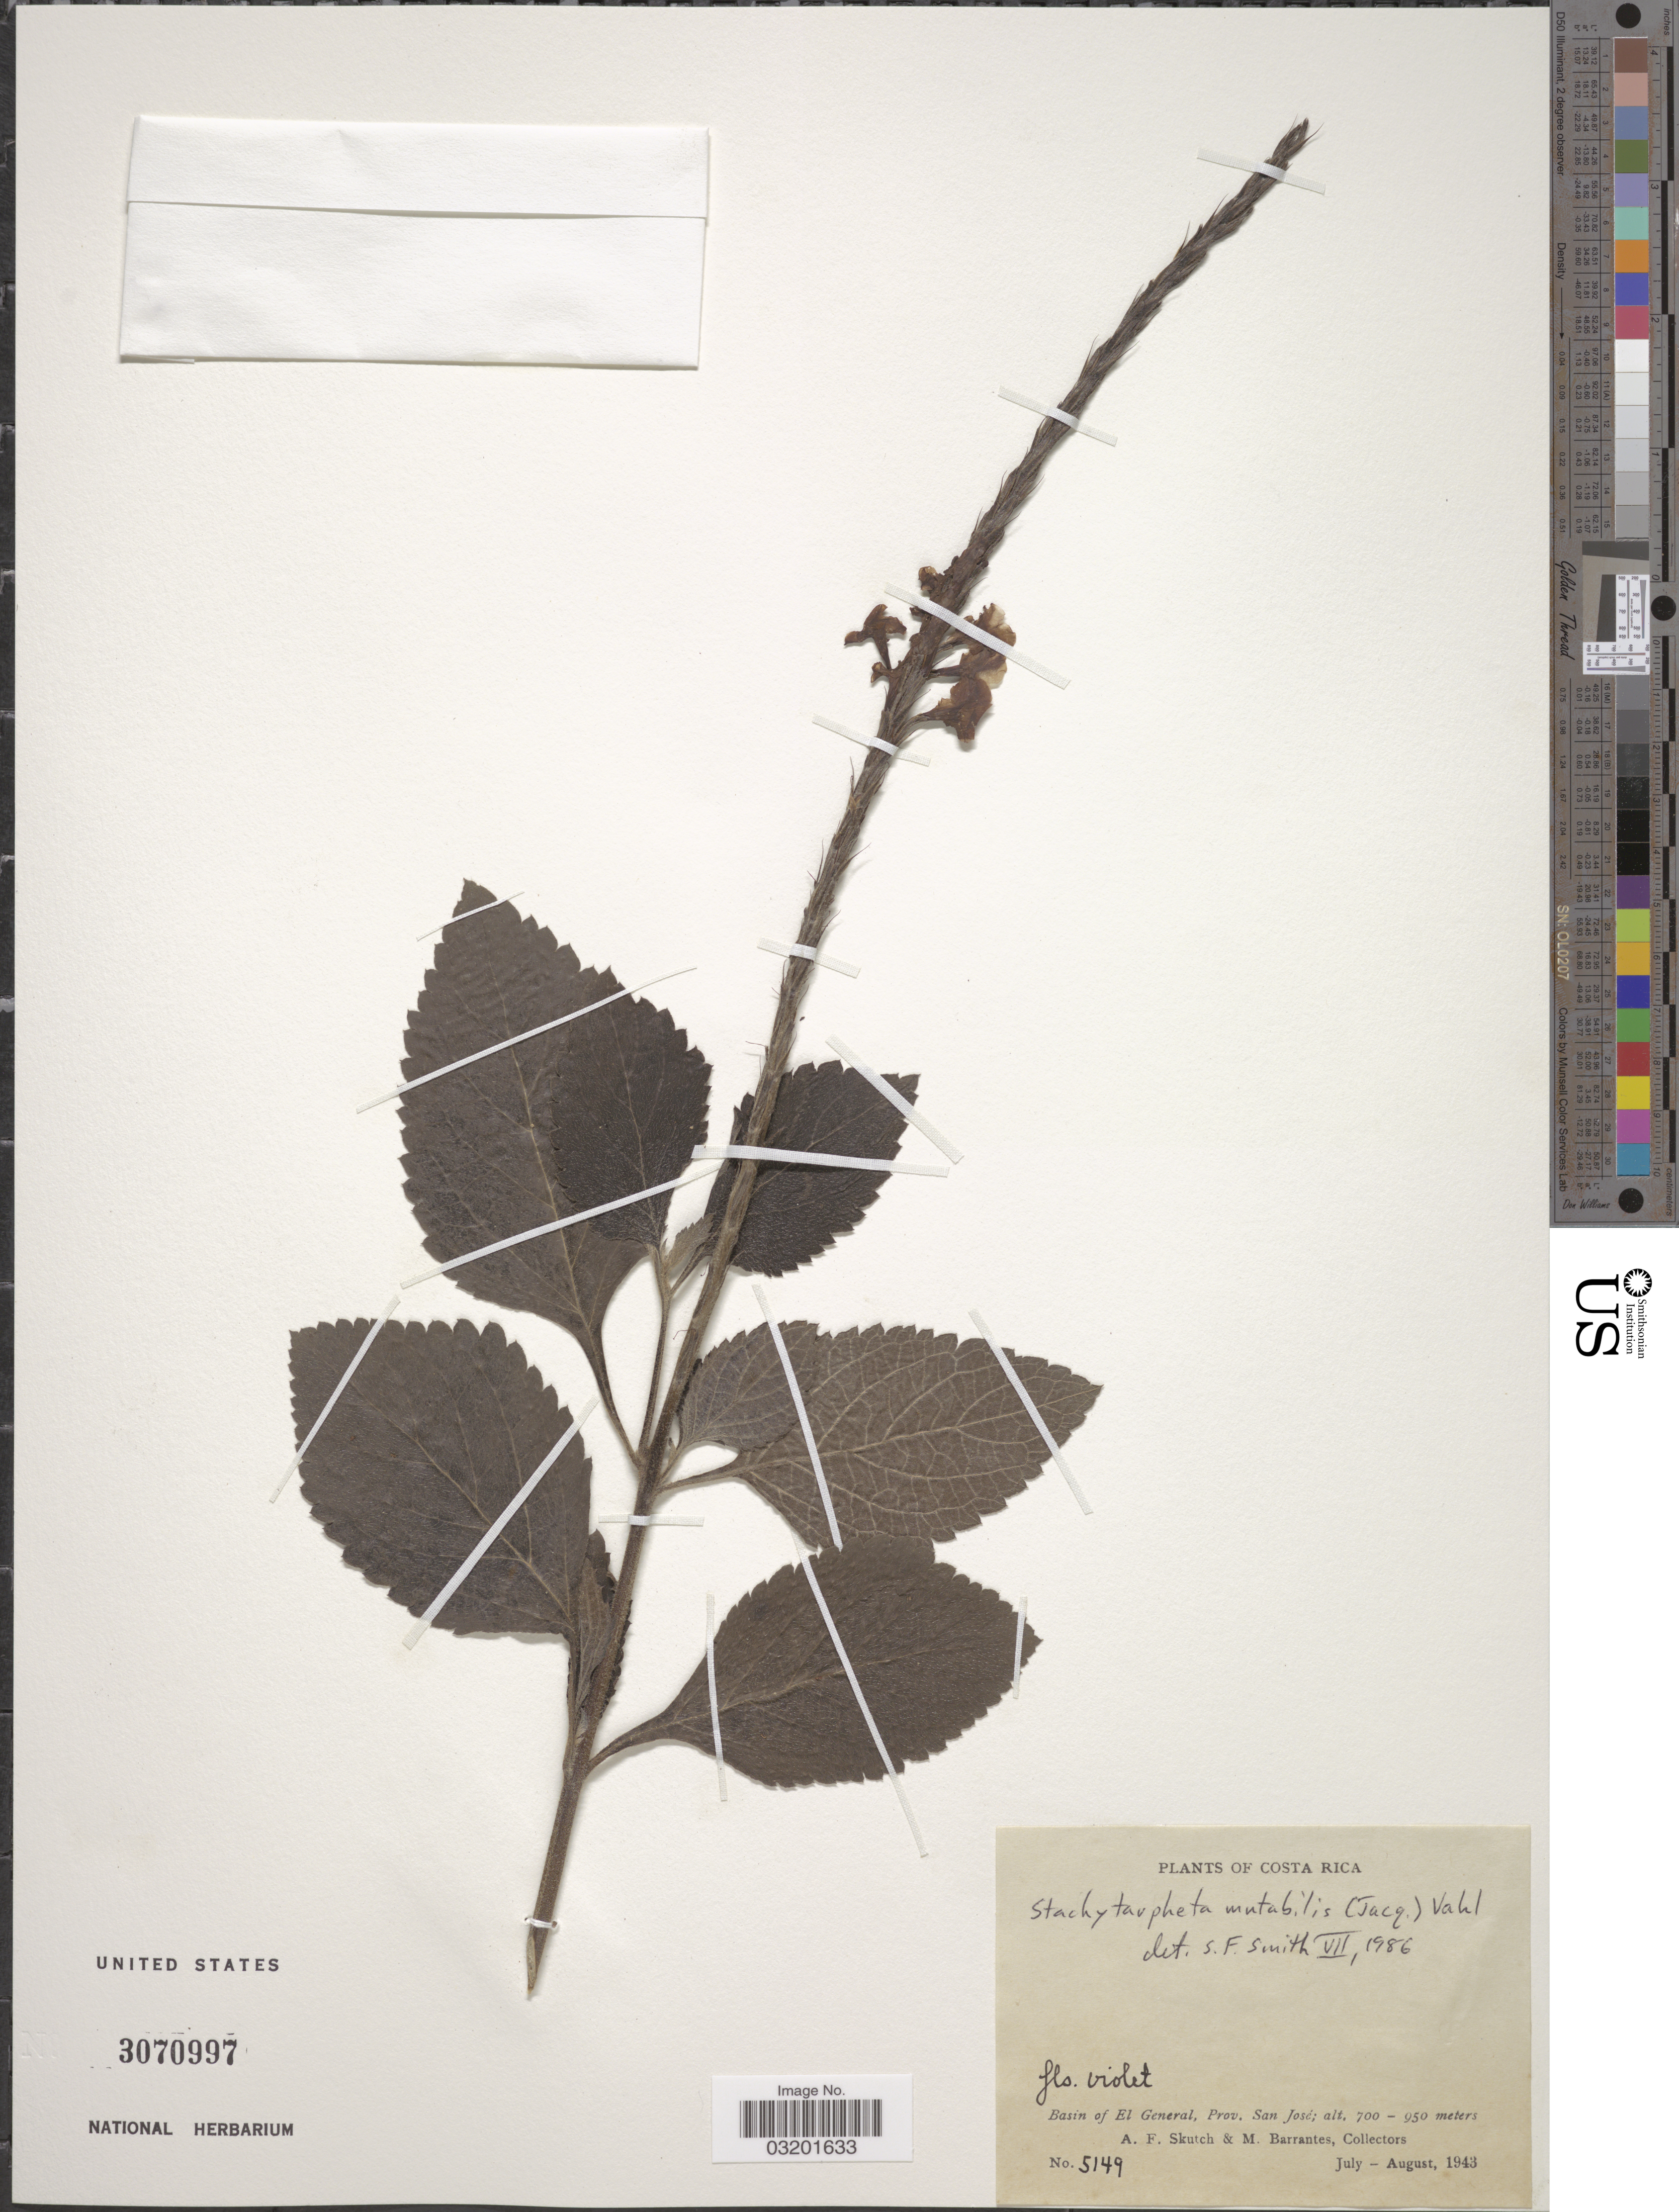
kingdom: Plantae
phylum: Tracheophyta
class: Magnoliopsida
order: Lamiales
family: Verbenaceae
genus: Stachytarpheta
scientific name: Stachytarpheta mutabilis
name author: (Jacq.) Vahl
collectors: A. F. Skutch & M. Barrantes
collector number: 5149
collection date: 1943-07/1943-08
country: Costa Rica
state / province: San José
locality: Basin of El General.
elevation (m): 700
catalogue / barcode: US 3070997